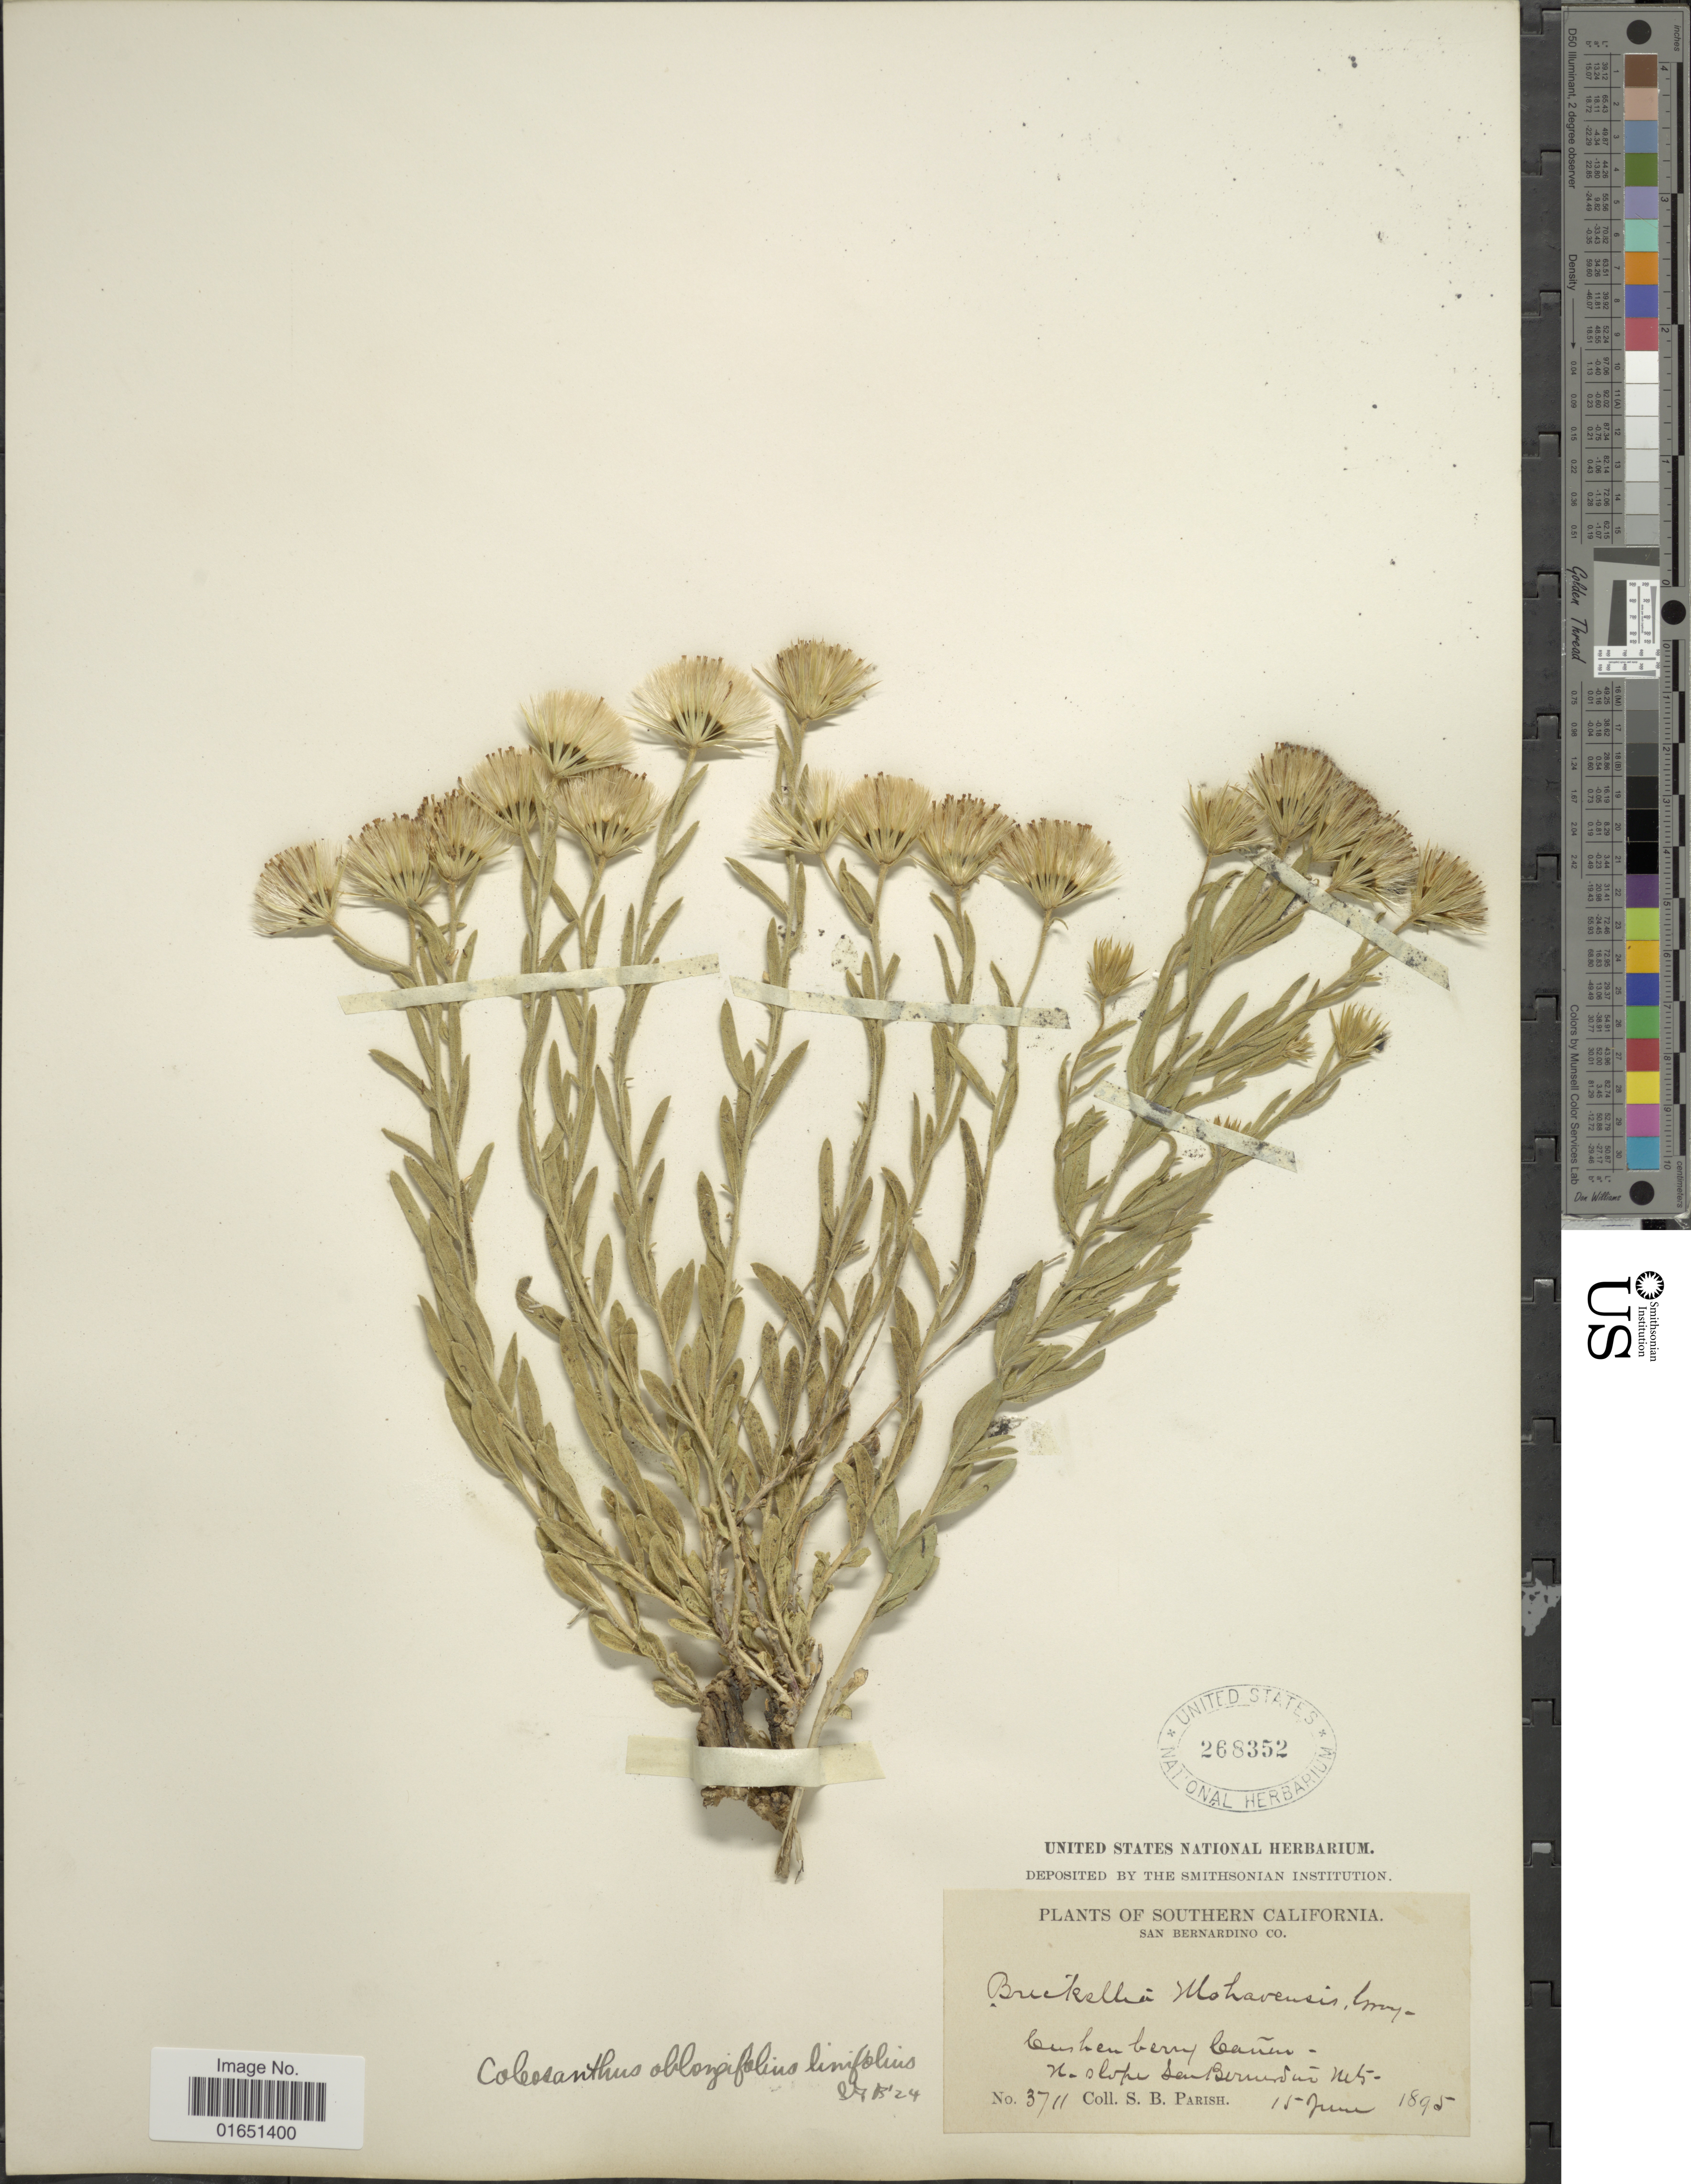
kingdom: Plantae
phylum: Tracheophyta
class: Magnoliopsida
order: Asterales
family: Asteraceae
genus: Brickellia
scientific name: Brickellia oblongifolia var. linifolia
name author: (D.C. Eaton) B.L. Rob.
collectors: S. B. Parish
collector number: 3711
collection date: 1895-06-15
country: United States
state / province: California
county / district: San Bernardino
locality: Southern California, San Berbardino Co, Cushenberry Cañon - N. slope San Bernardino Mts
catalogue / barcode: US 268352